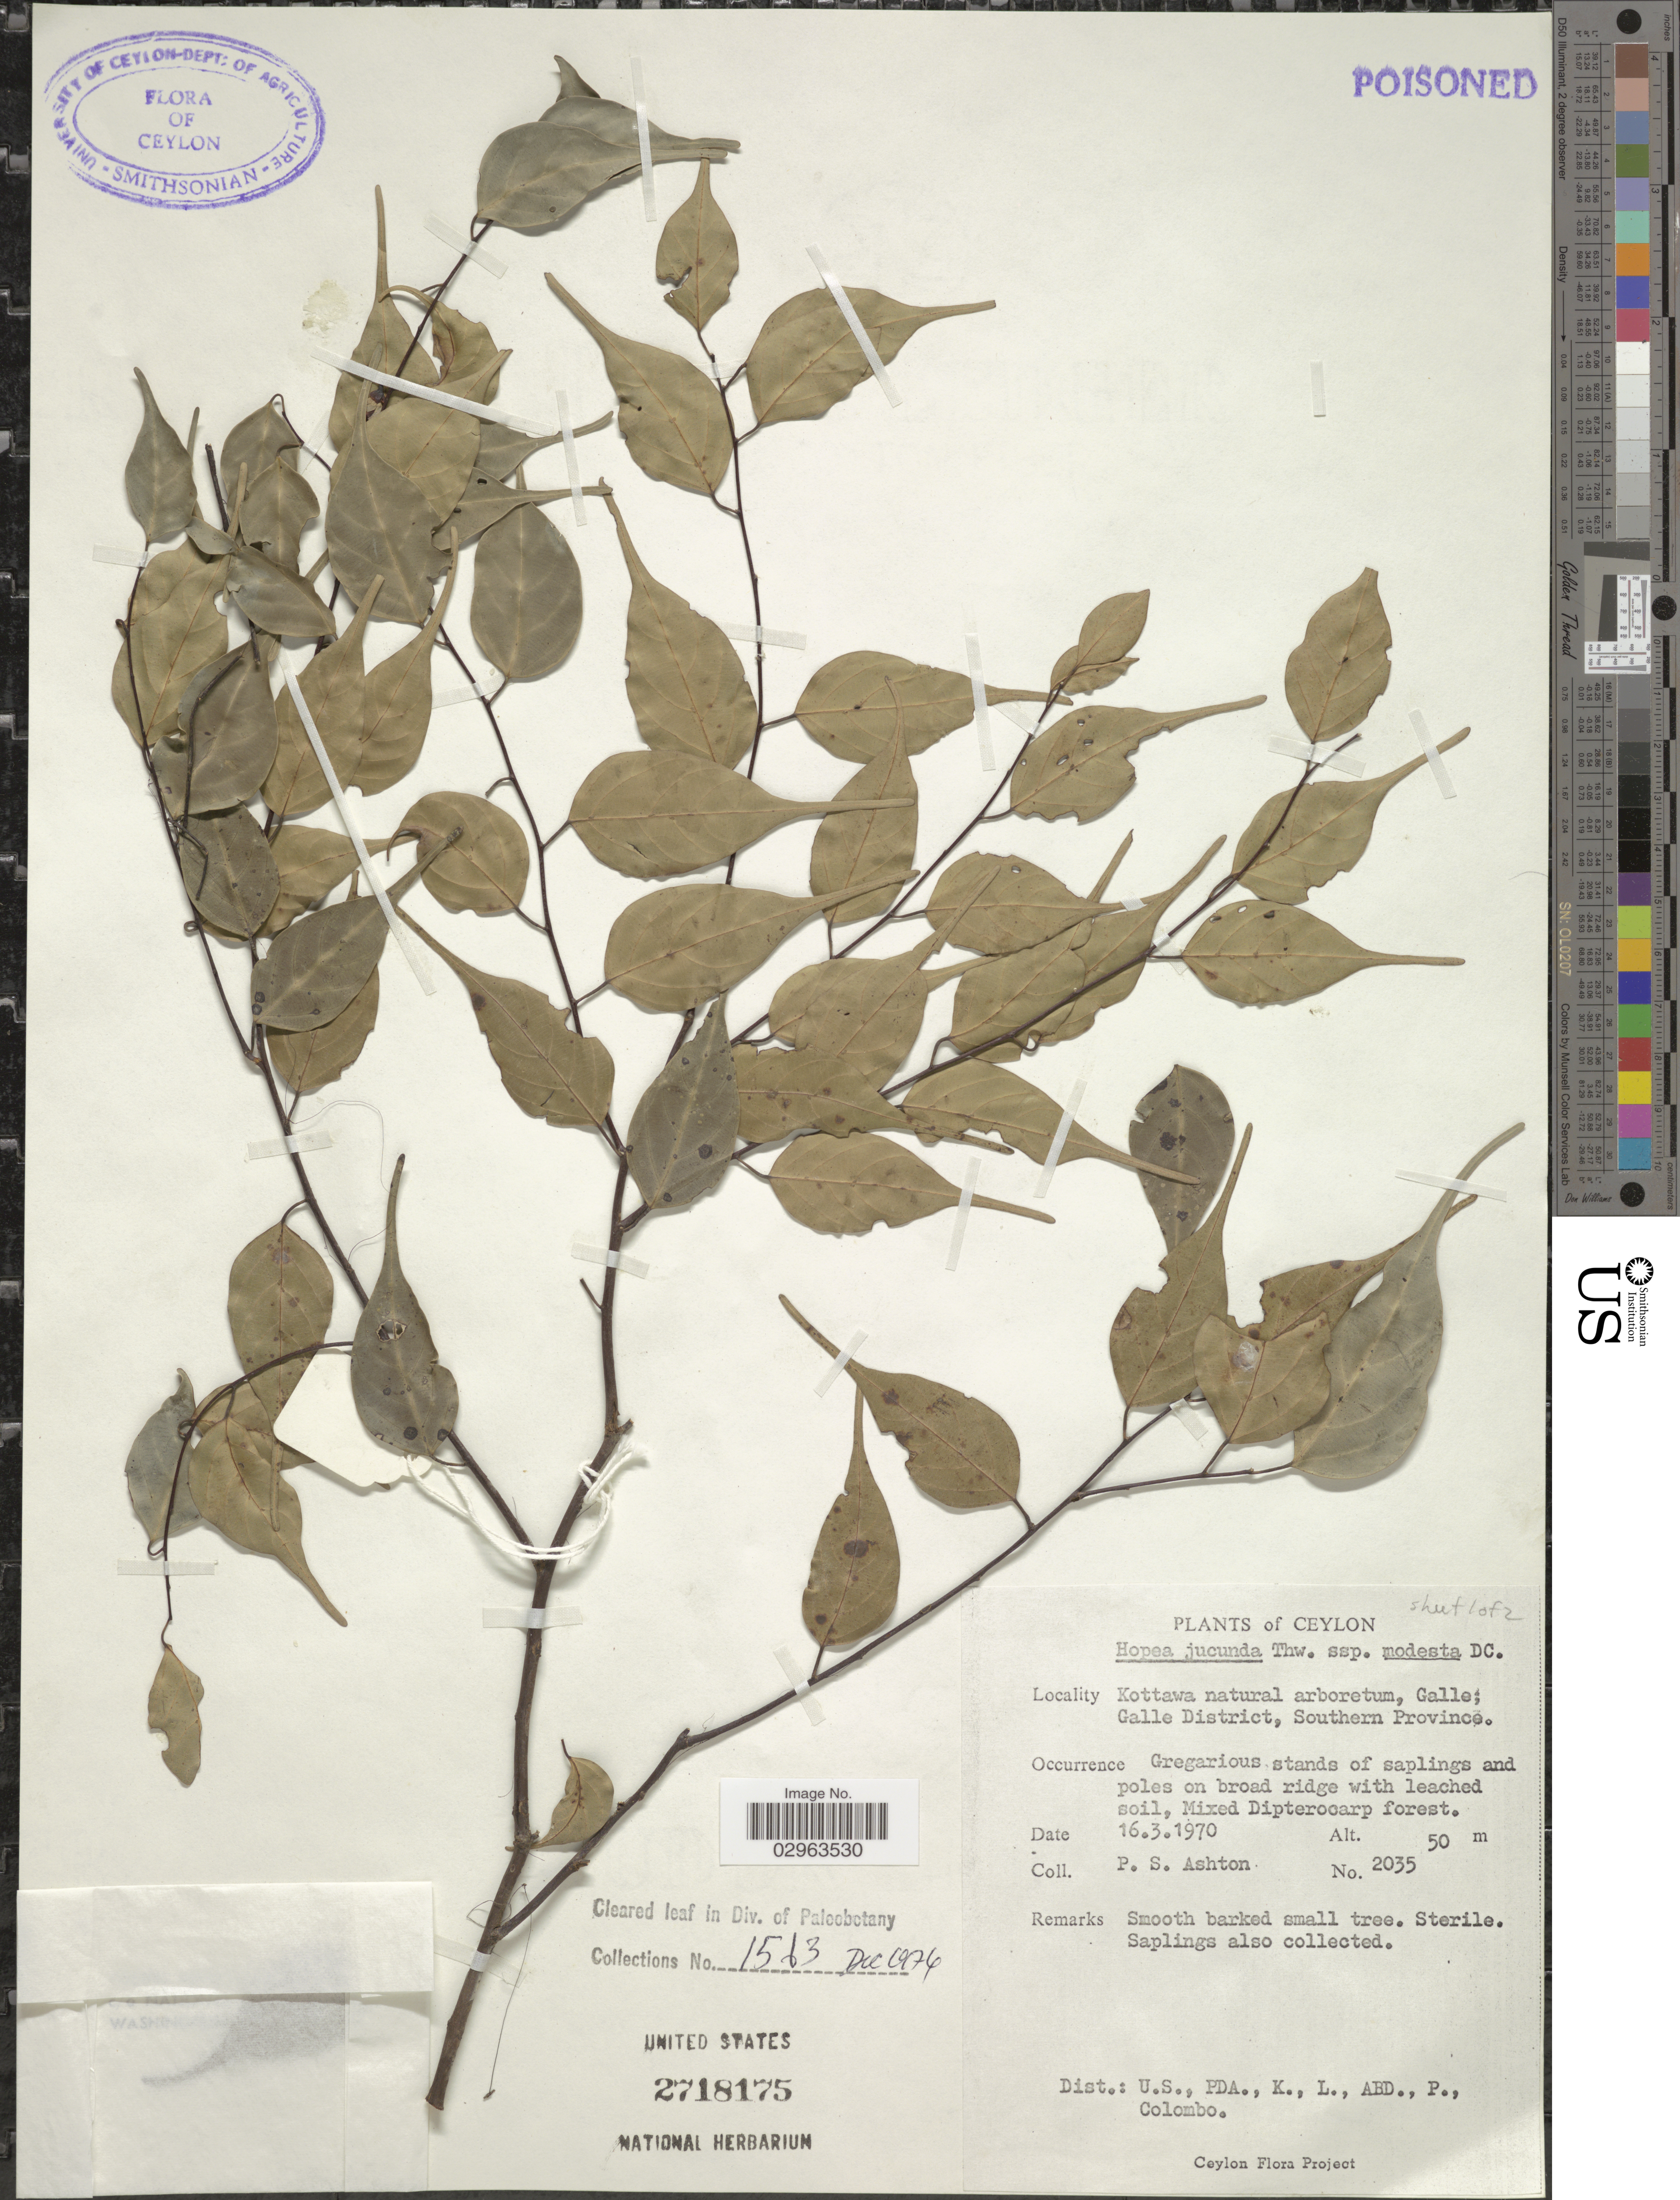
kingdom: Plantae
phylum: Tracheophyta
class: Magnoliopsida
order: Malvales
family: Dipterocarpaceae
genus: Hopea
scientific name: Hopea modesta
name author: Thwaites ex A. DC.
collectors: P. S. Ashton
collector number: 2035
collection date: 1970-03-16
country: Sri Lanka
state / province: Southern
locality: Ceylon. Kottawa natural arboretum, Galle; Galle District.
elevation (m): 50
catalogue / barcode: US 2718175